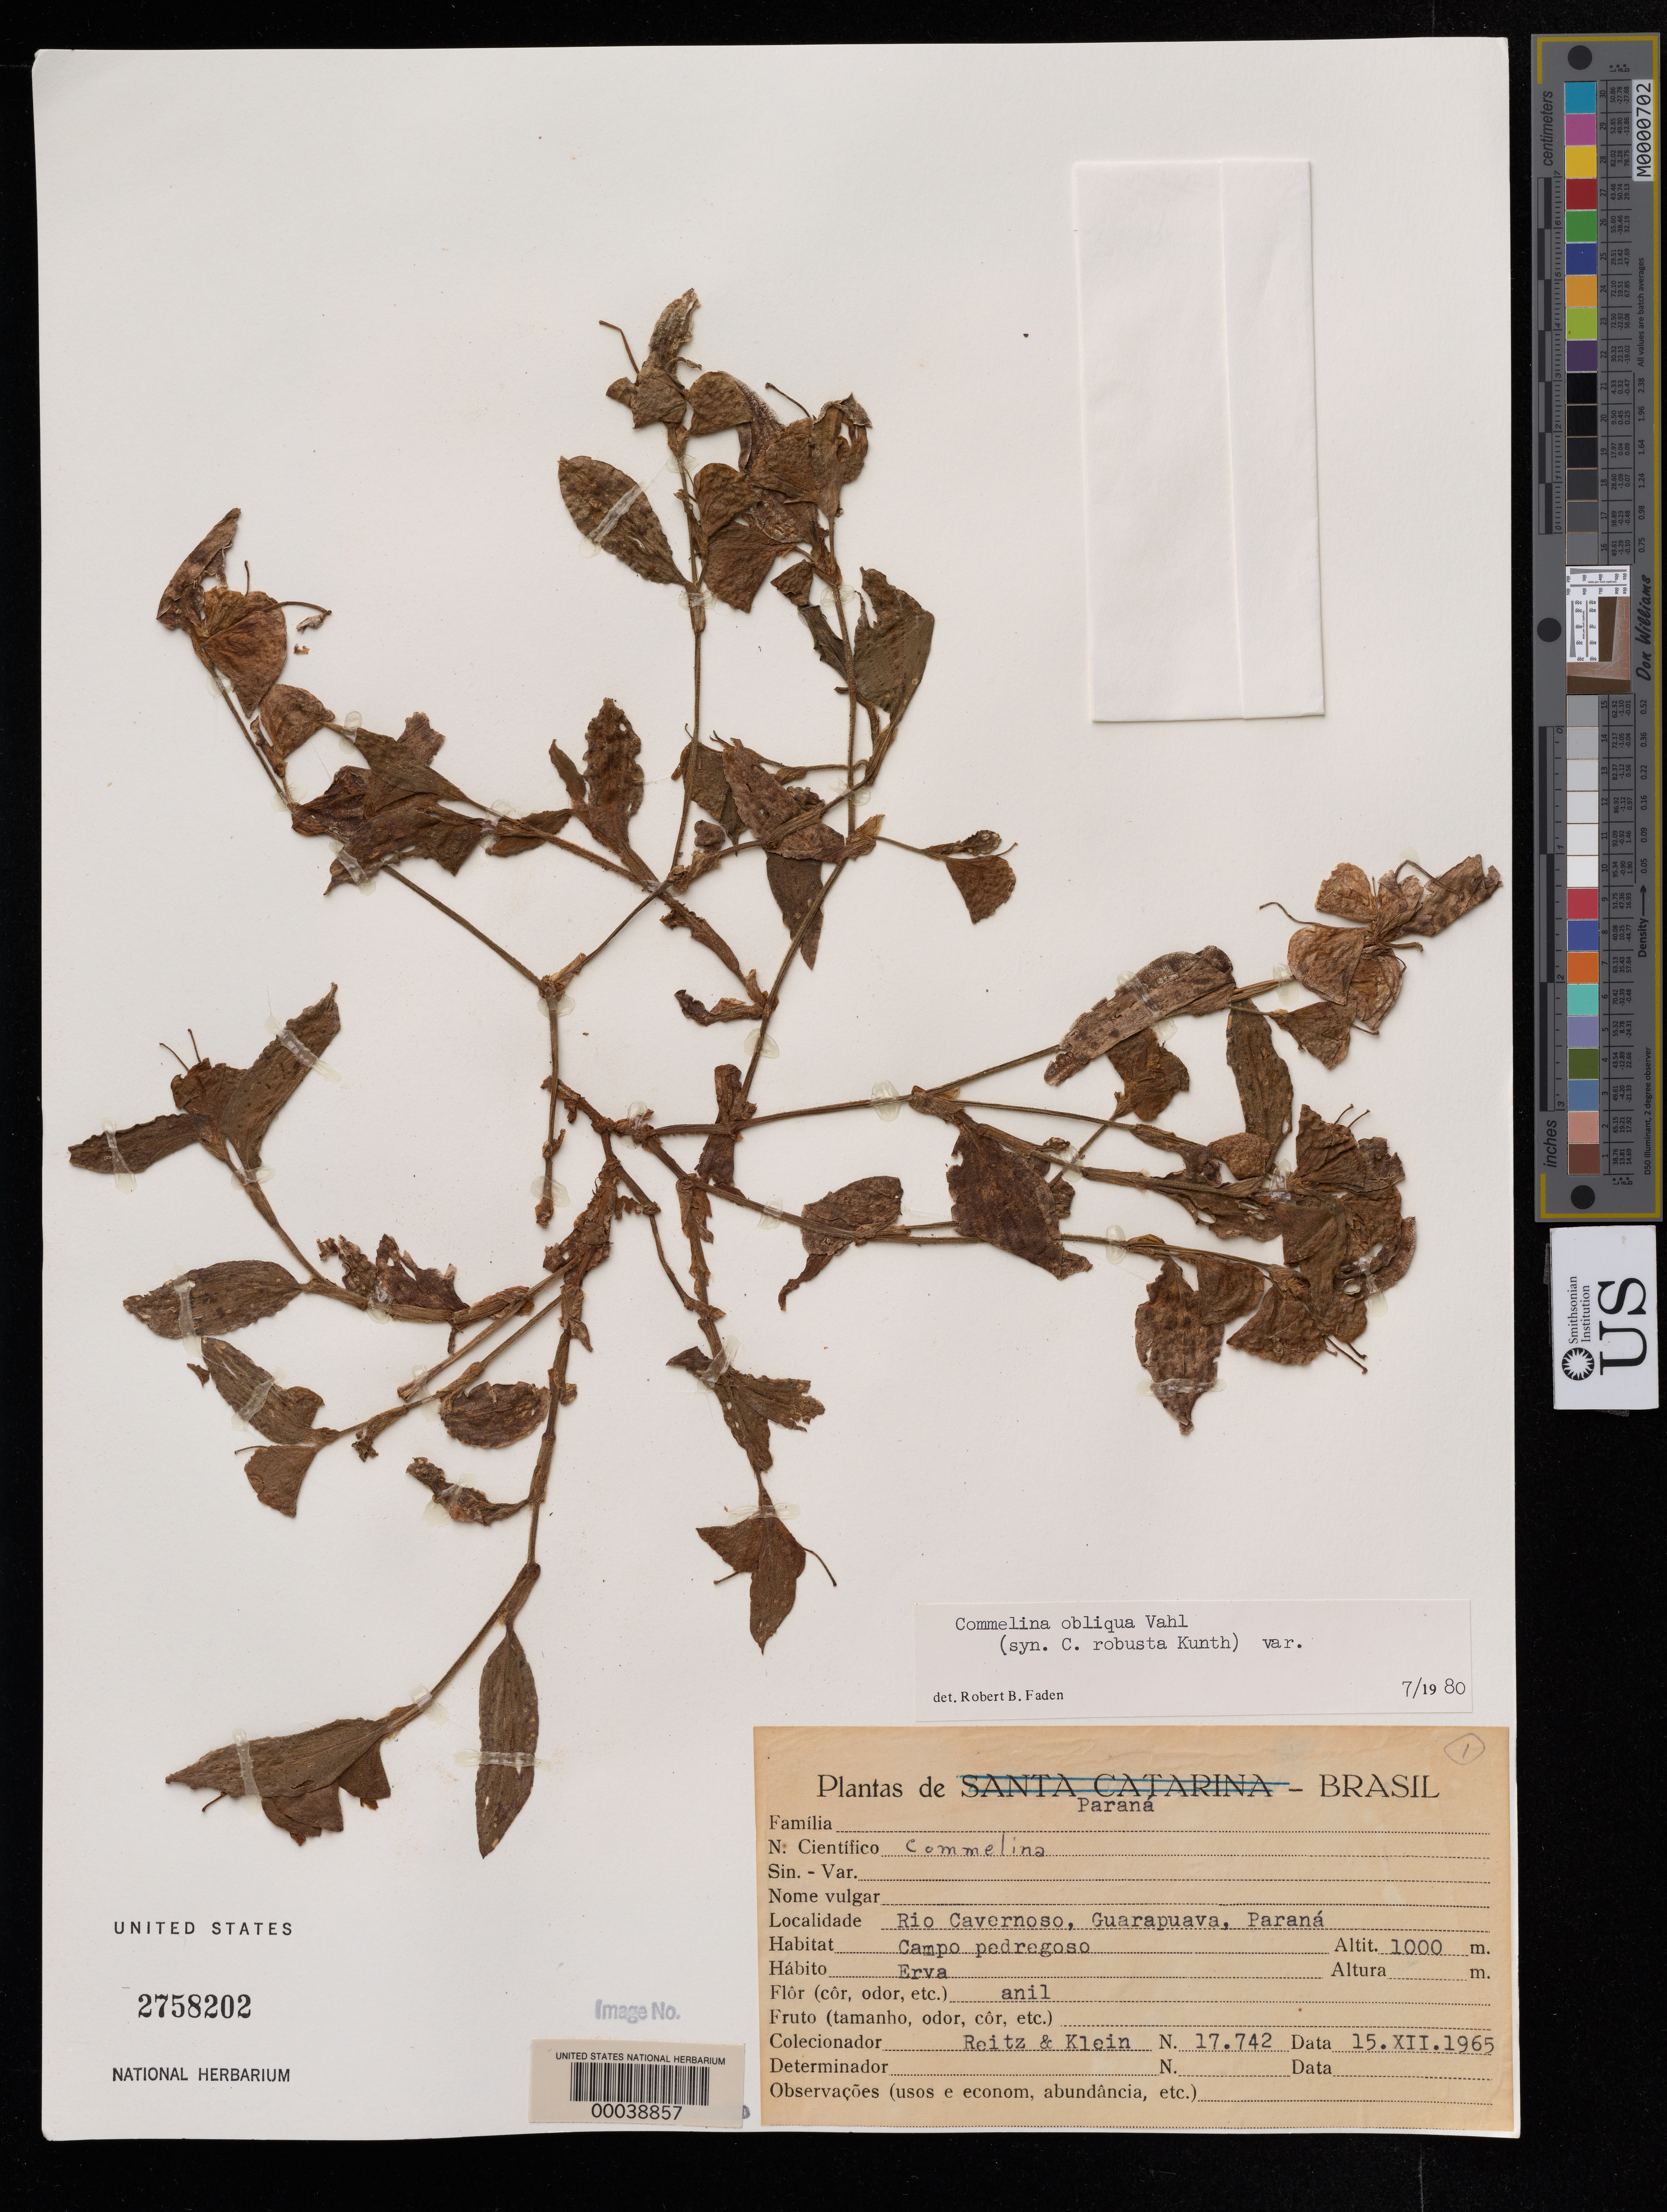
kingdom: Plantae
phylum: Tracheophyta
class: Liliopsida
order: Commelinales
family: Commelinaceae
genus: Commelina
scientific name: Commelina obliqua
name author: Vahl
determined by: Faden, Robert B., (US), Smithsonian Institution - National Museum of Natural History (UNITED STATES)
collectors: R. Reitz & R. M. Klein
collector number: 17.742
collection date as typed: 15 Dec 1965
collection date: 1965-12-15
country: Brazil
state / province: Paraná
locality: Rio cavernoso; guarapuava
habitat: Pedregal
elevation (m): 1000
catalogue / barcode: US 2758202